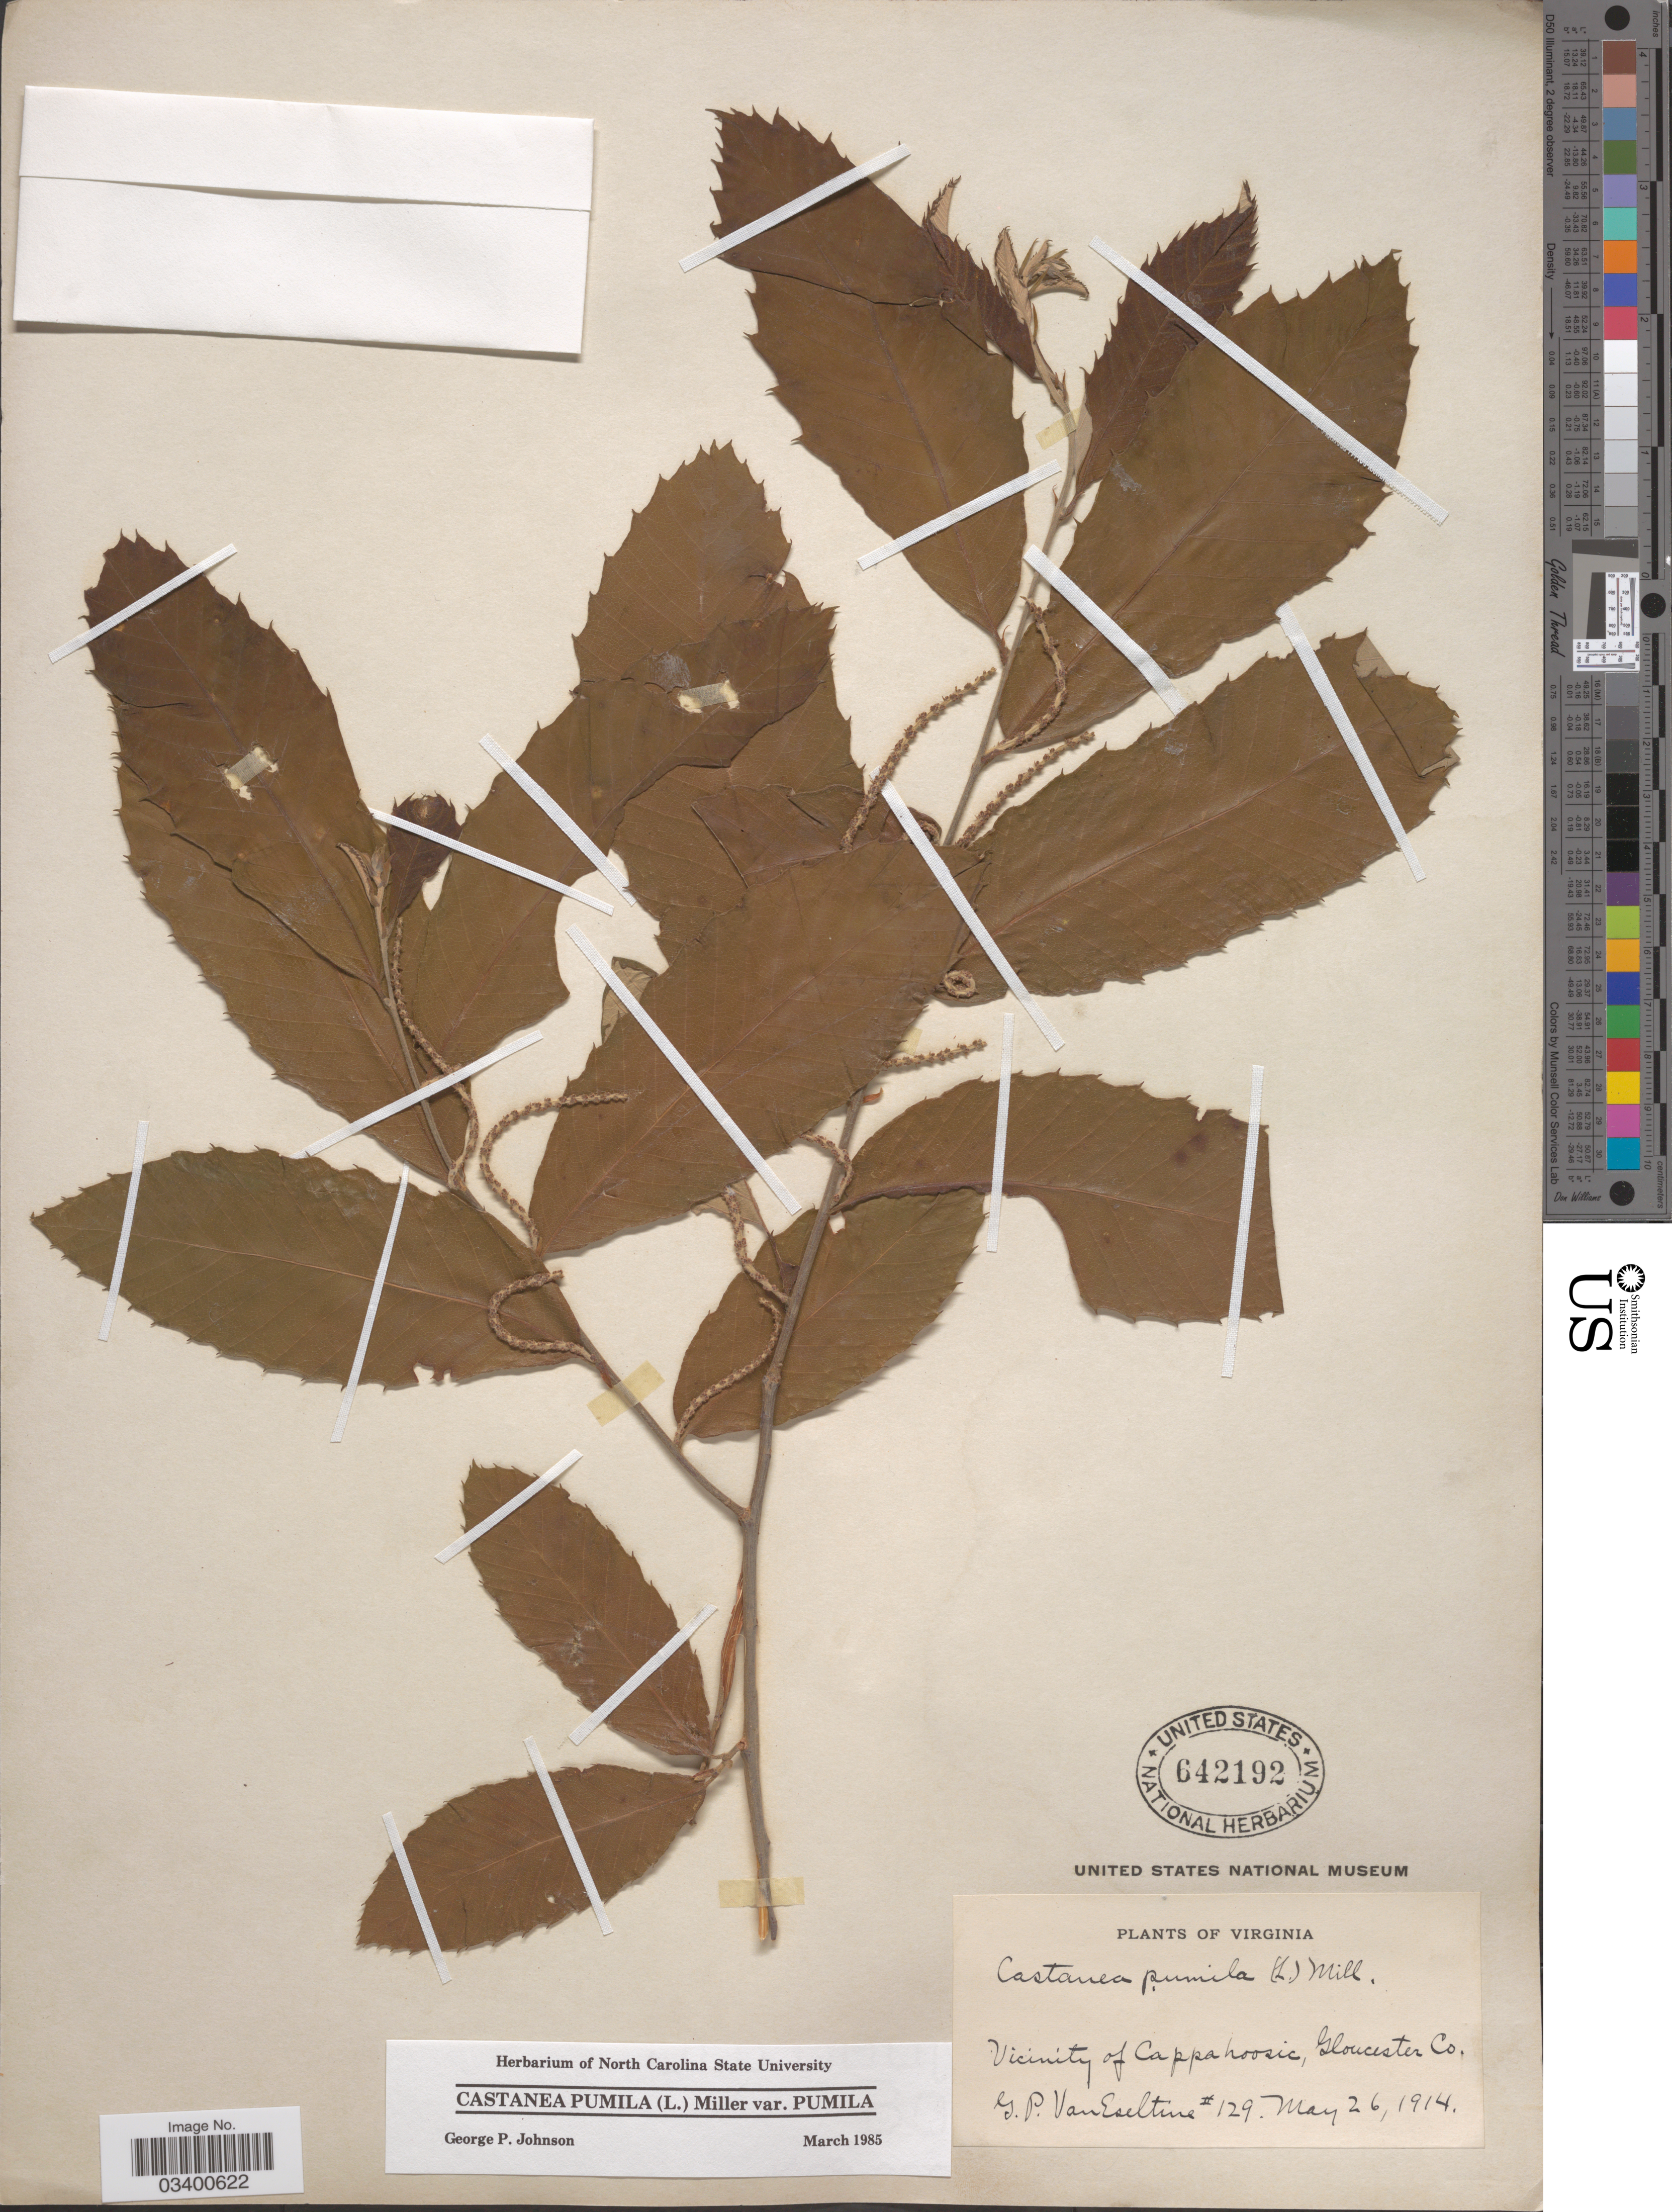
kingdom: Plantae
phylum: Tracheophyta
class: Magnoliopsida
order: Fagales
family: Fagaceae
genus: Castanea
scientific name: Castanea pumila var. pumila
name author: (L.) Mill.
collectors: G. P. Van Eseltine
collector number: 129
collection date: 1914-05-26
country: United States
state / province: Virginia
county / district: Gloucester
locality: Vicinity of Cappahoosic, Gloucester Co.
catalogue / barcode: US 642192